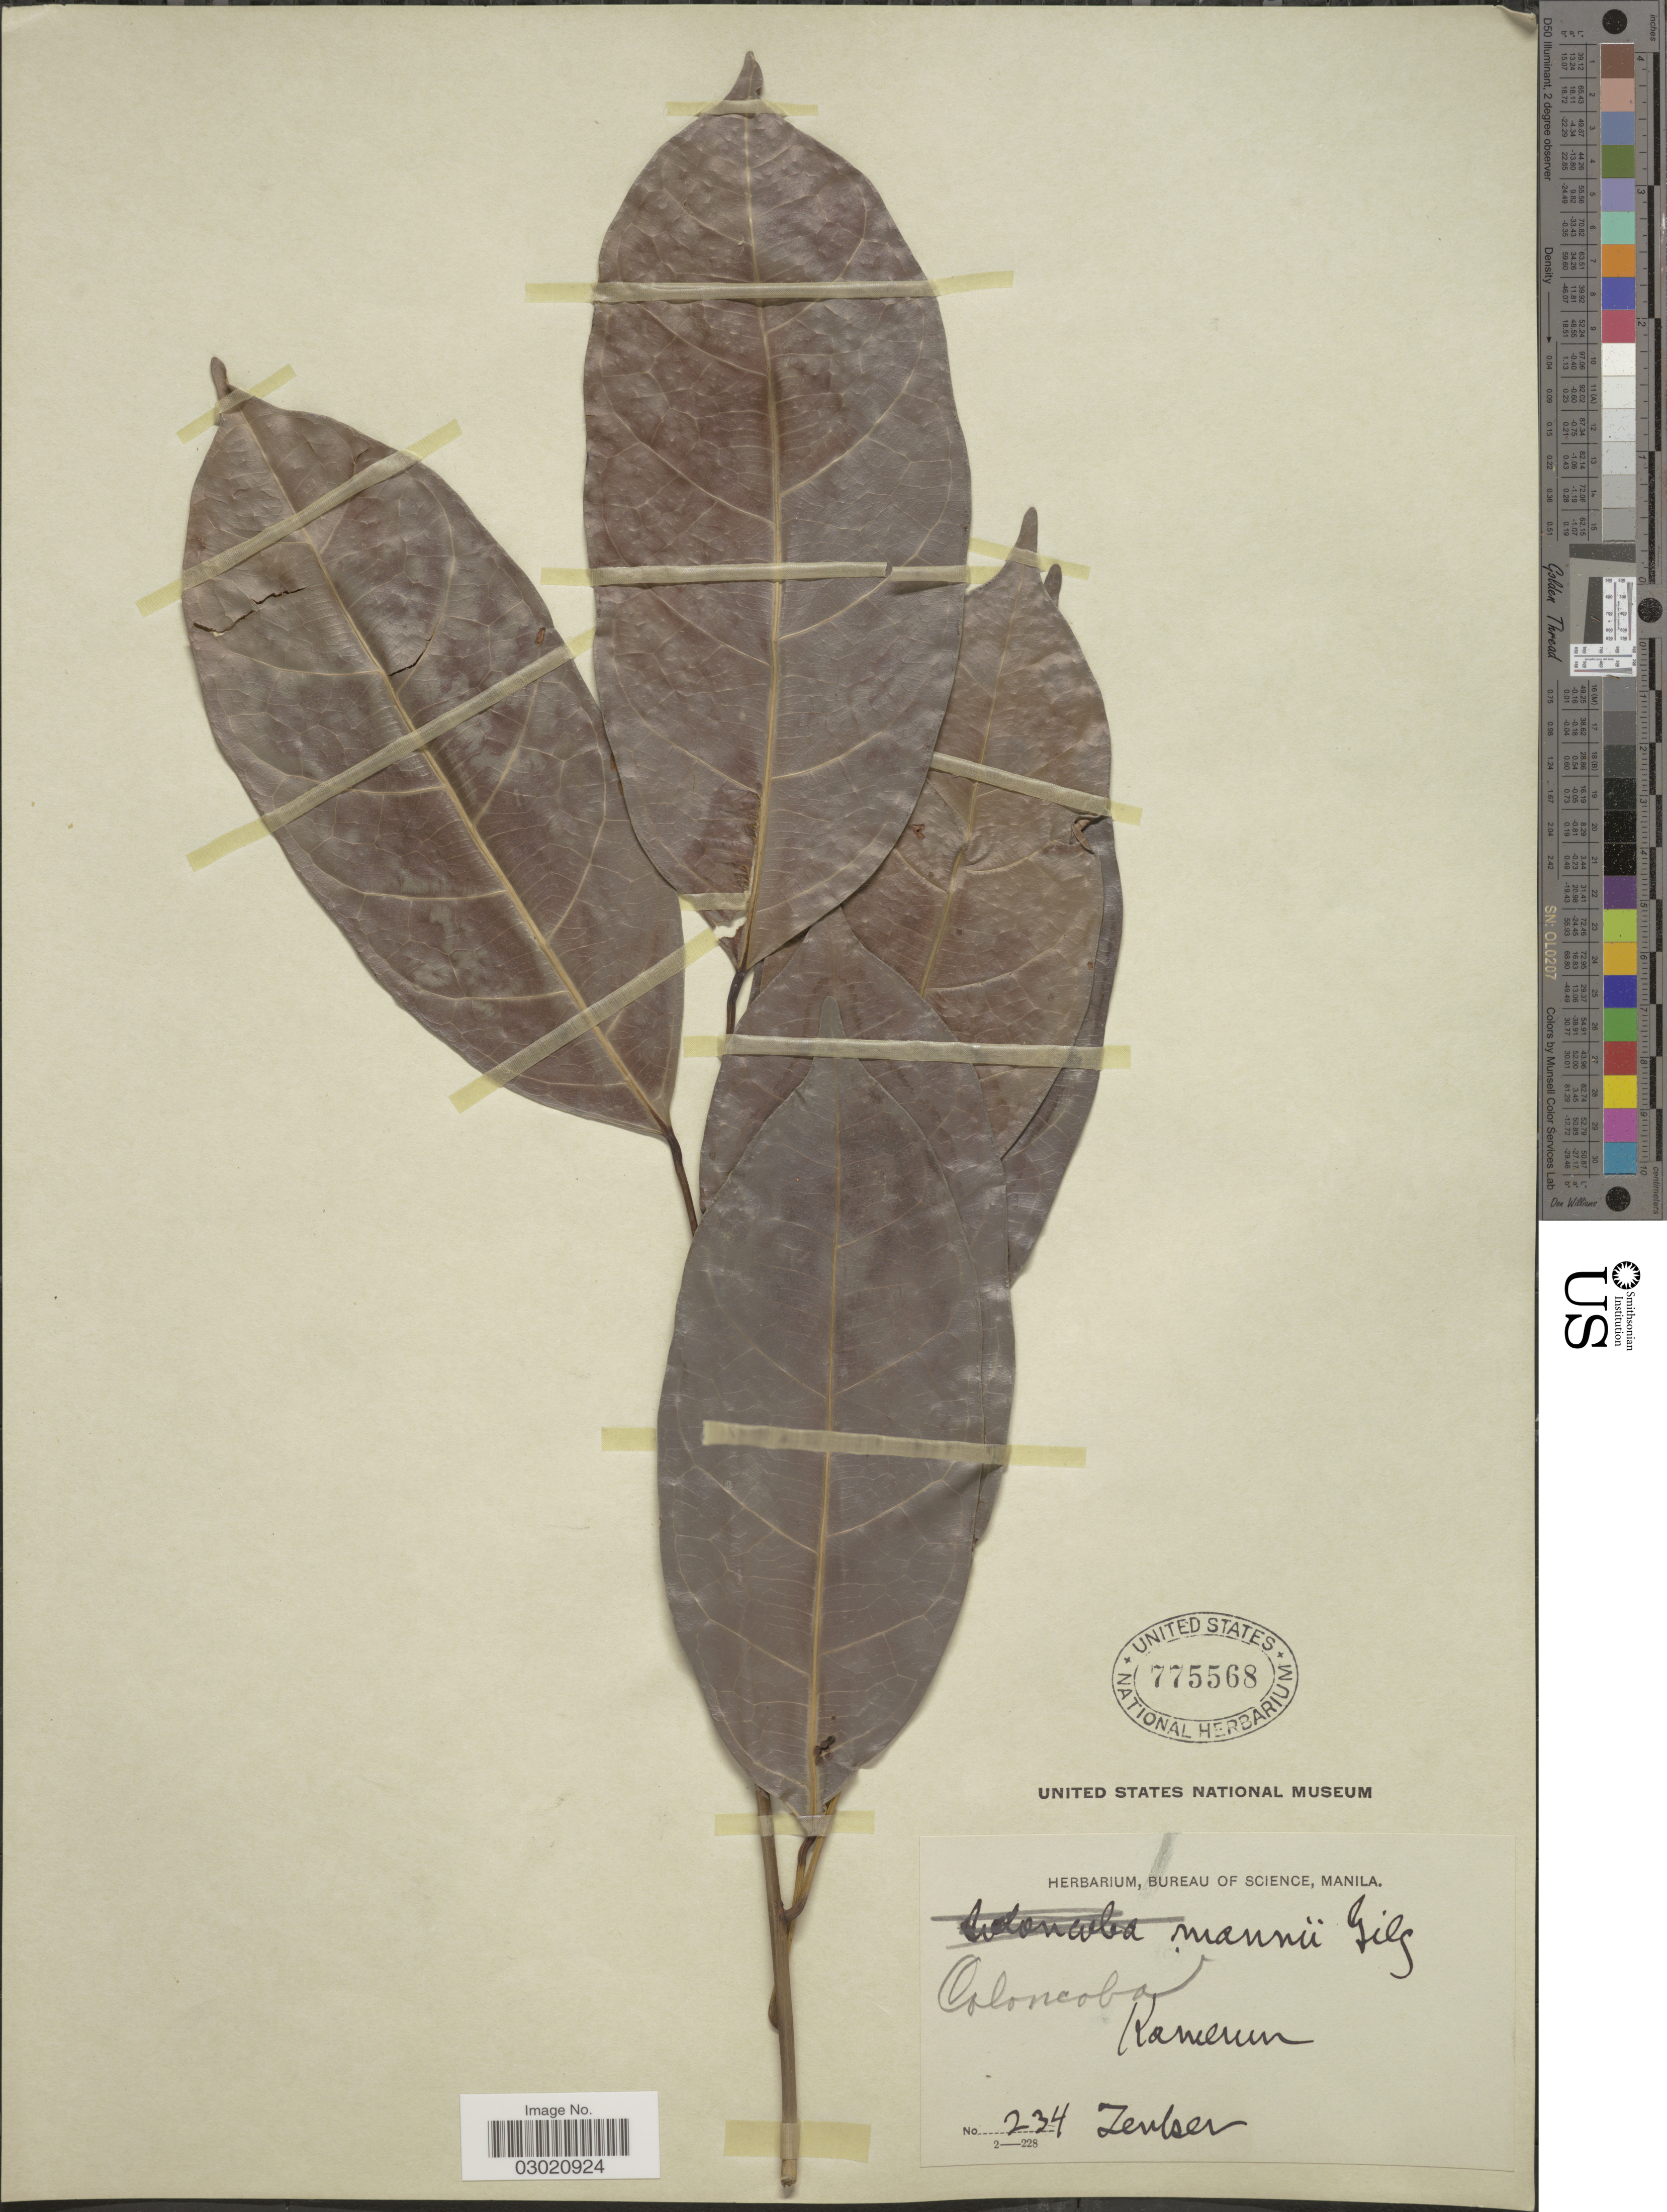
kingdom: Plantae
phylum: Tracheophyta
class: Magnoliopsida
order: Malpighiales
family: Achariaceae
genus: Caloncoba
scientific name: Caloncoba mannii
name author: (Oliv.) Gilg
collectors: Zenker, --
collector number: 234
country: Cameroon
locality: Kamerun.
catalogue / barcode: US 775568